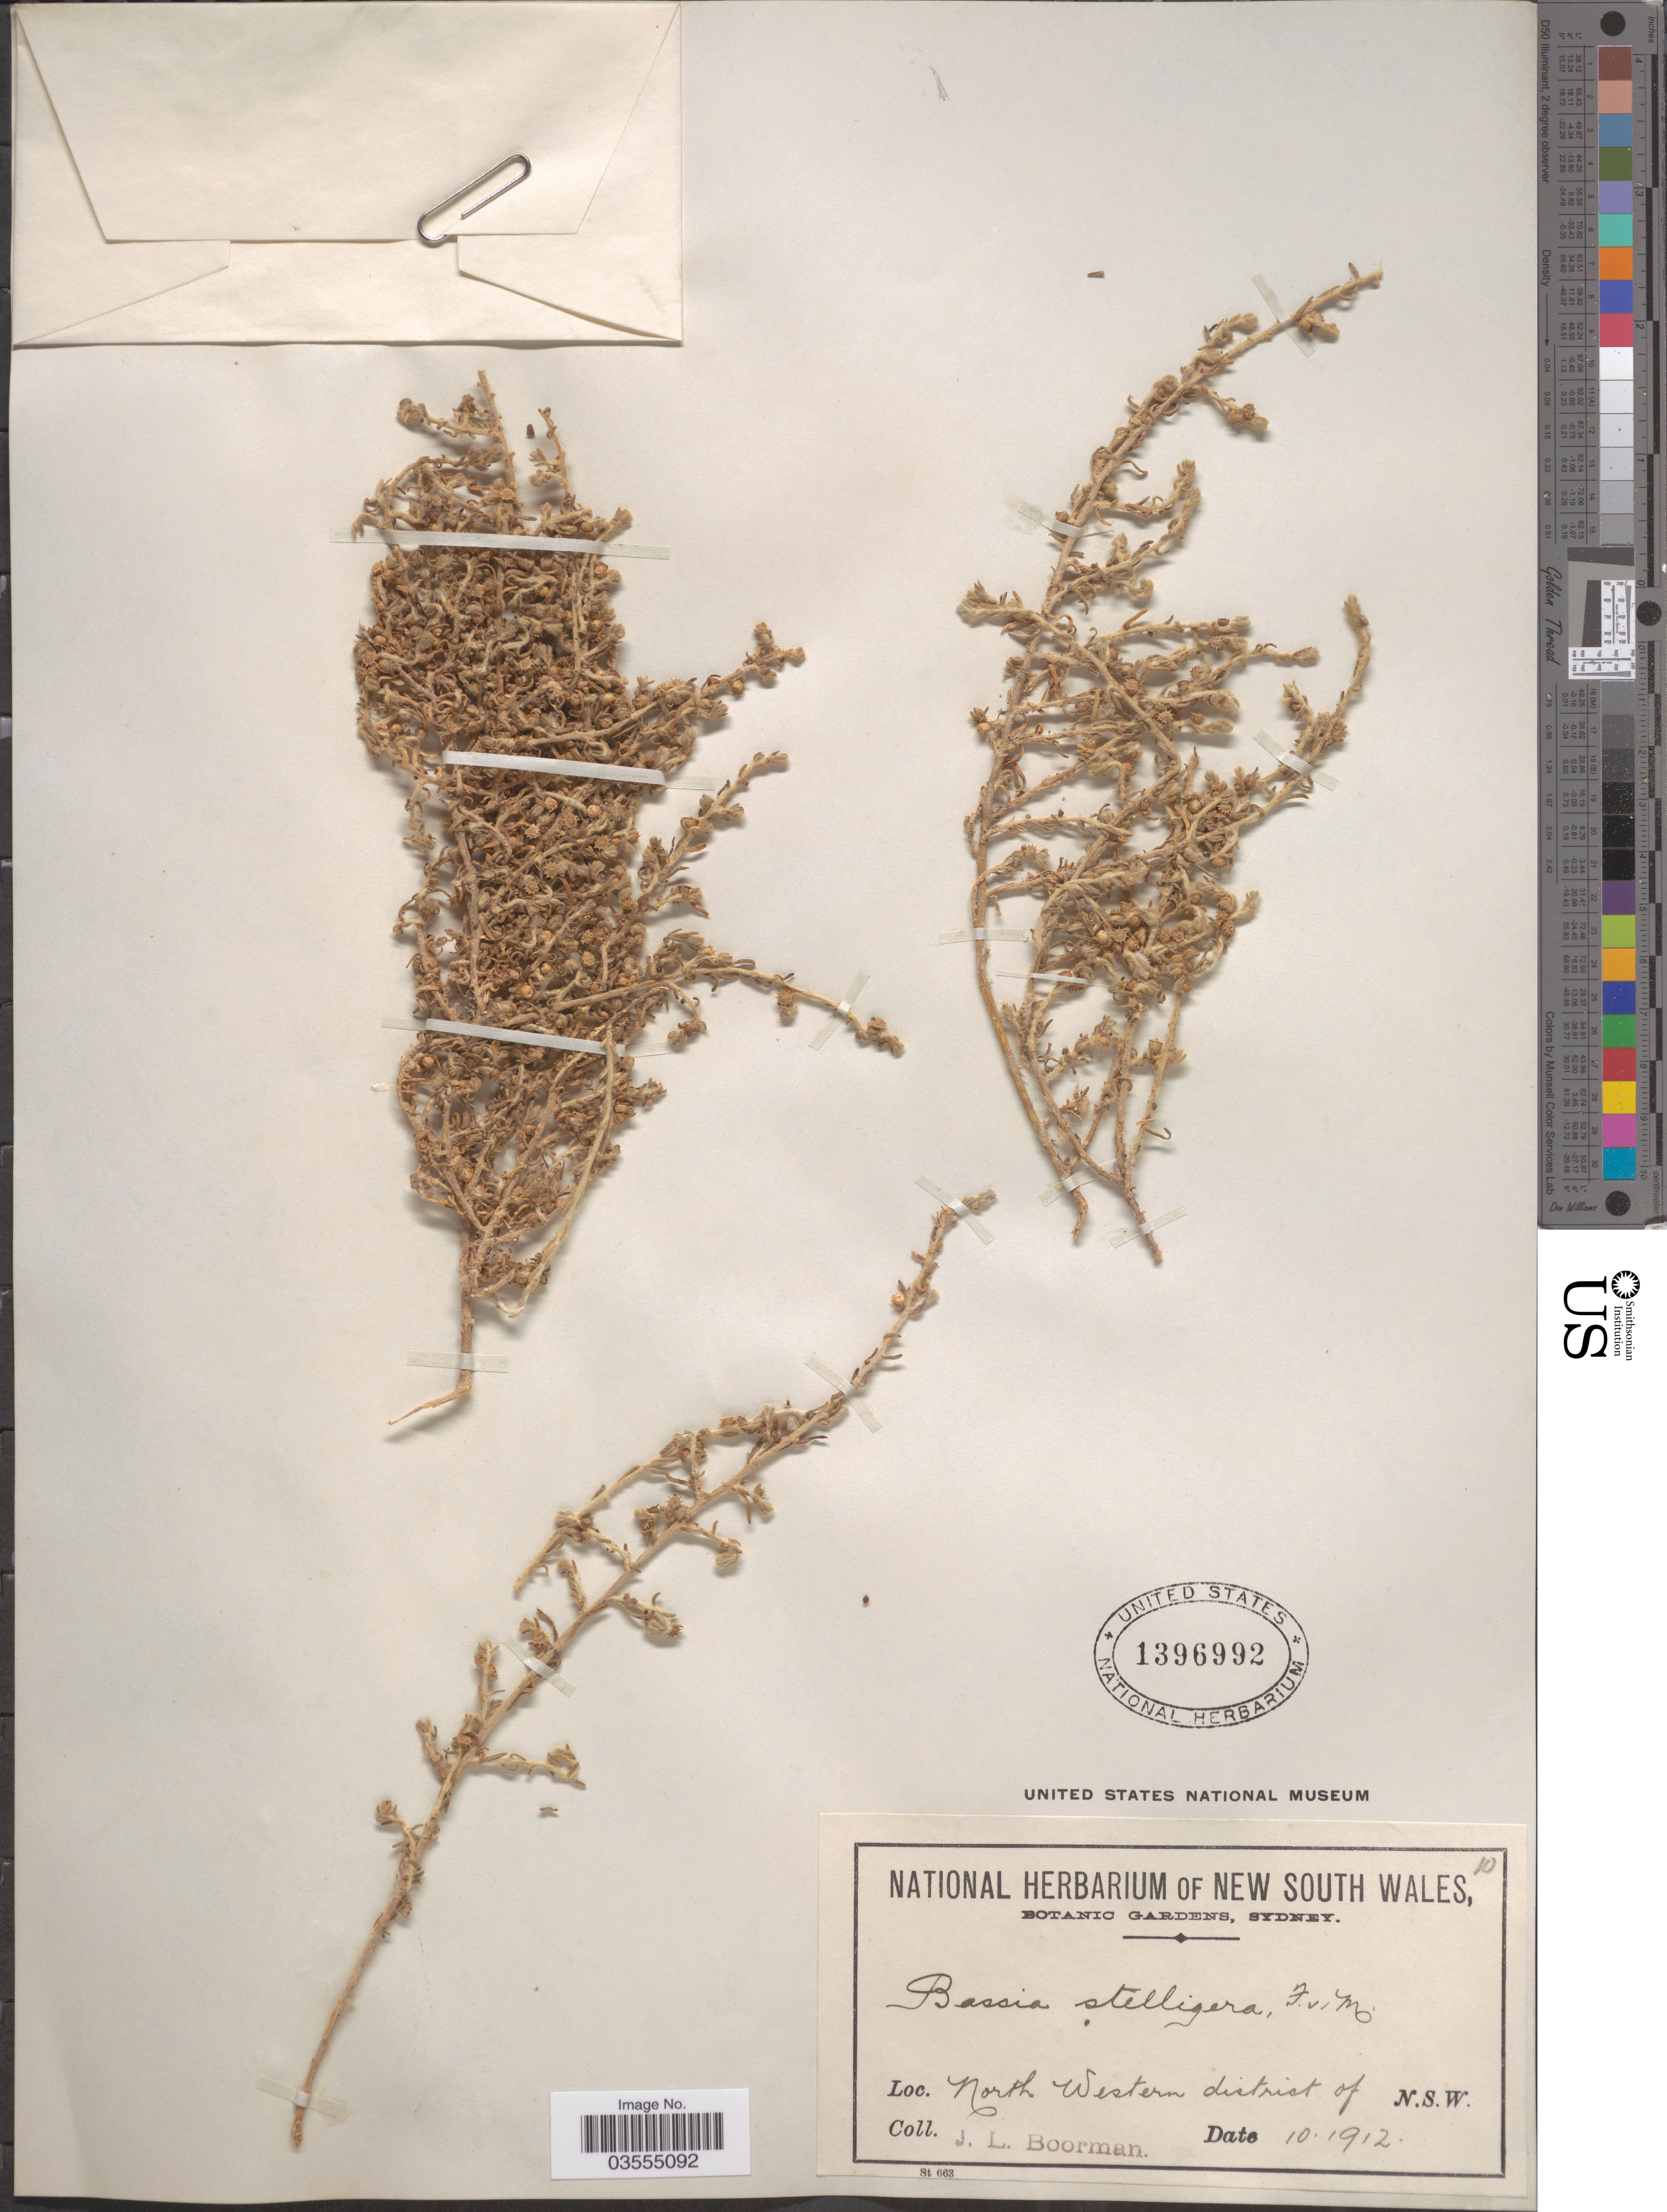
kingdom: Plantae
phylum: Tracheophyta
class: Magnoliopsida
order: Caryophyllales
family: Amaranthaceae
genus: Sclerolaena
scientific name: Sclerolaena stelligera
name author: (F. Muell.) S.W.L. Jacobs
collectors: J. Boorman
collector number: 10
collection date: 1912-10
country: Australia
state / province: New South Wales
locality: North Western district of N.S.W.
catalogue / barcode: US 1396992